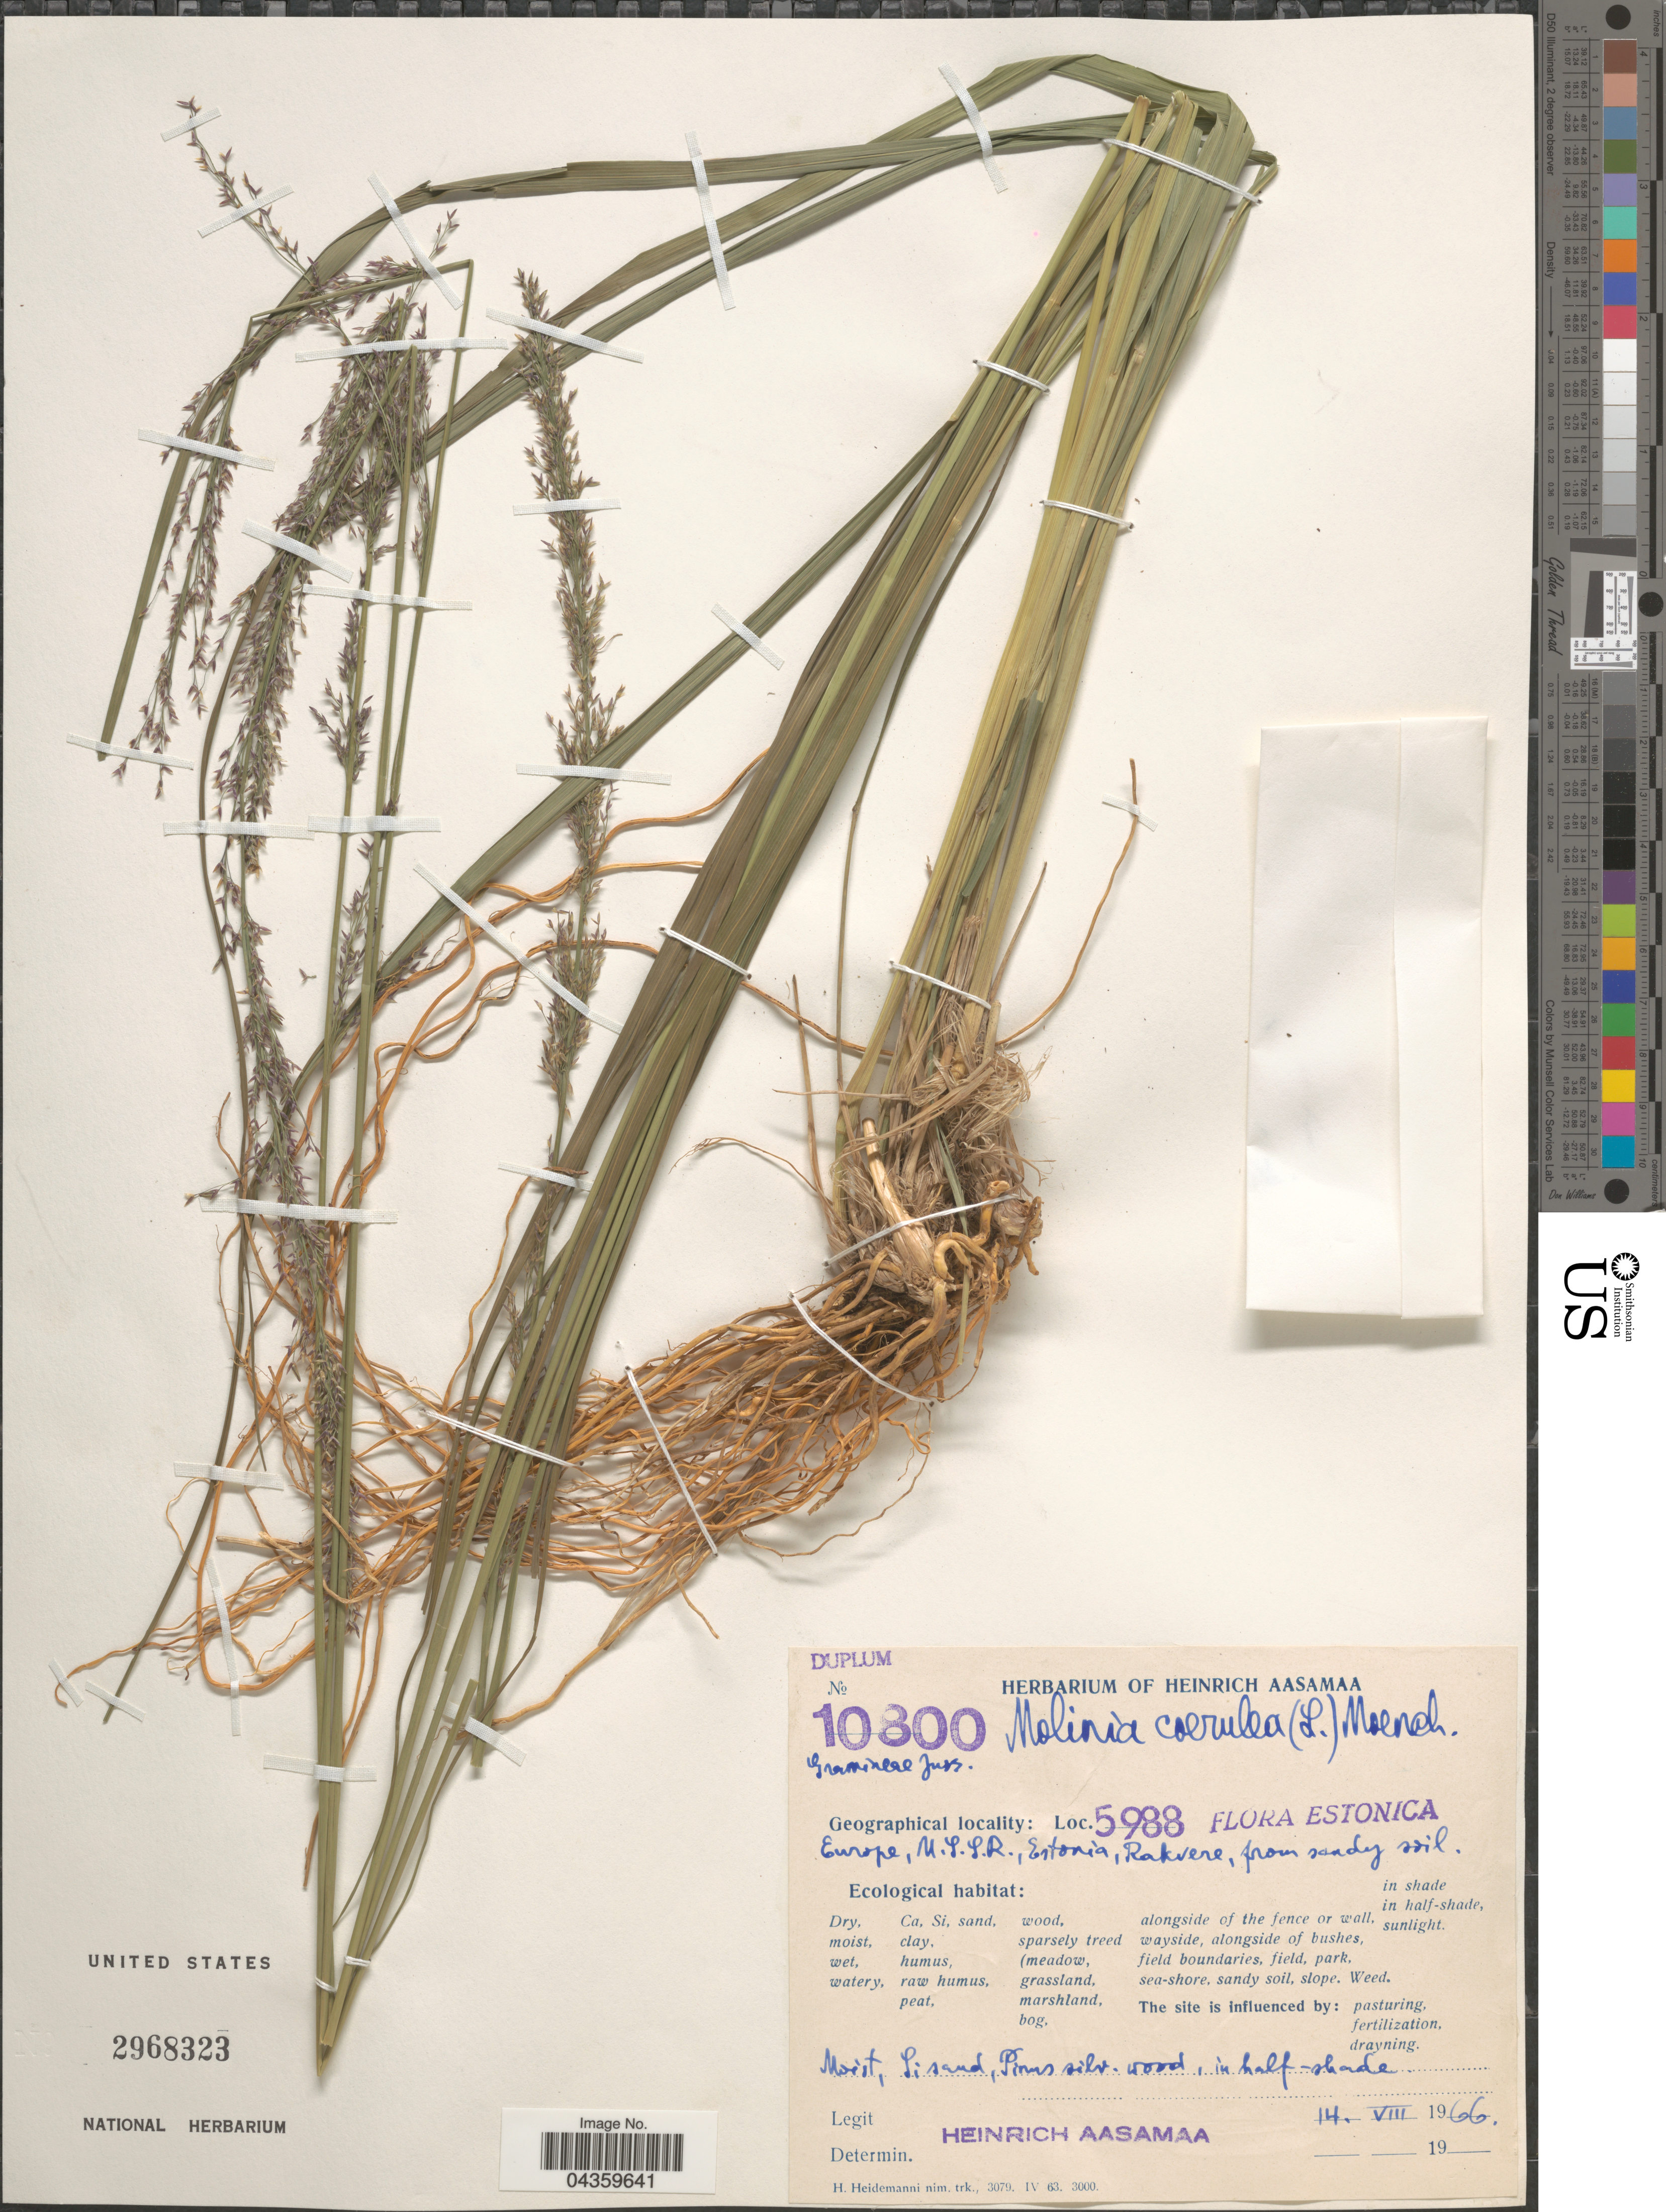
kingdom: Plantae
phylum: Tracheophyta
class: Liliopsida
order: Poales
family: Poaceae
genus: Molinia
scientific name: Molinia caerulea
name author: (L.) Moench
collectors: H. Aasamaa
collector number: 10800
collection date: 1966-08-14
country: Estonia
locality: Geographical locality: Loc. 5988. Estonica. Europe, U.S.S.R., Estonia, Rakvere, from sandy soil.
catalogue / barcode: US 2968323